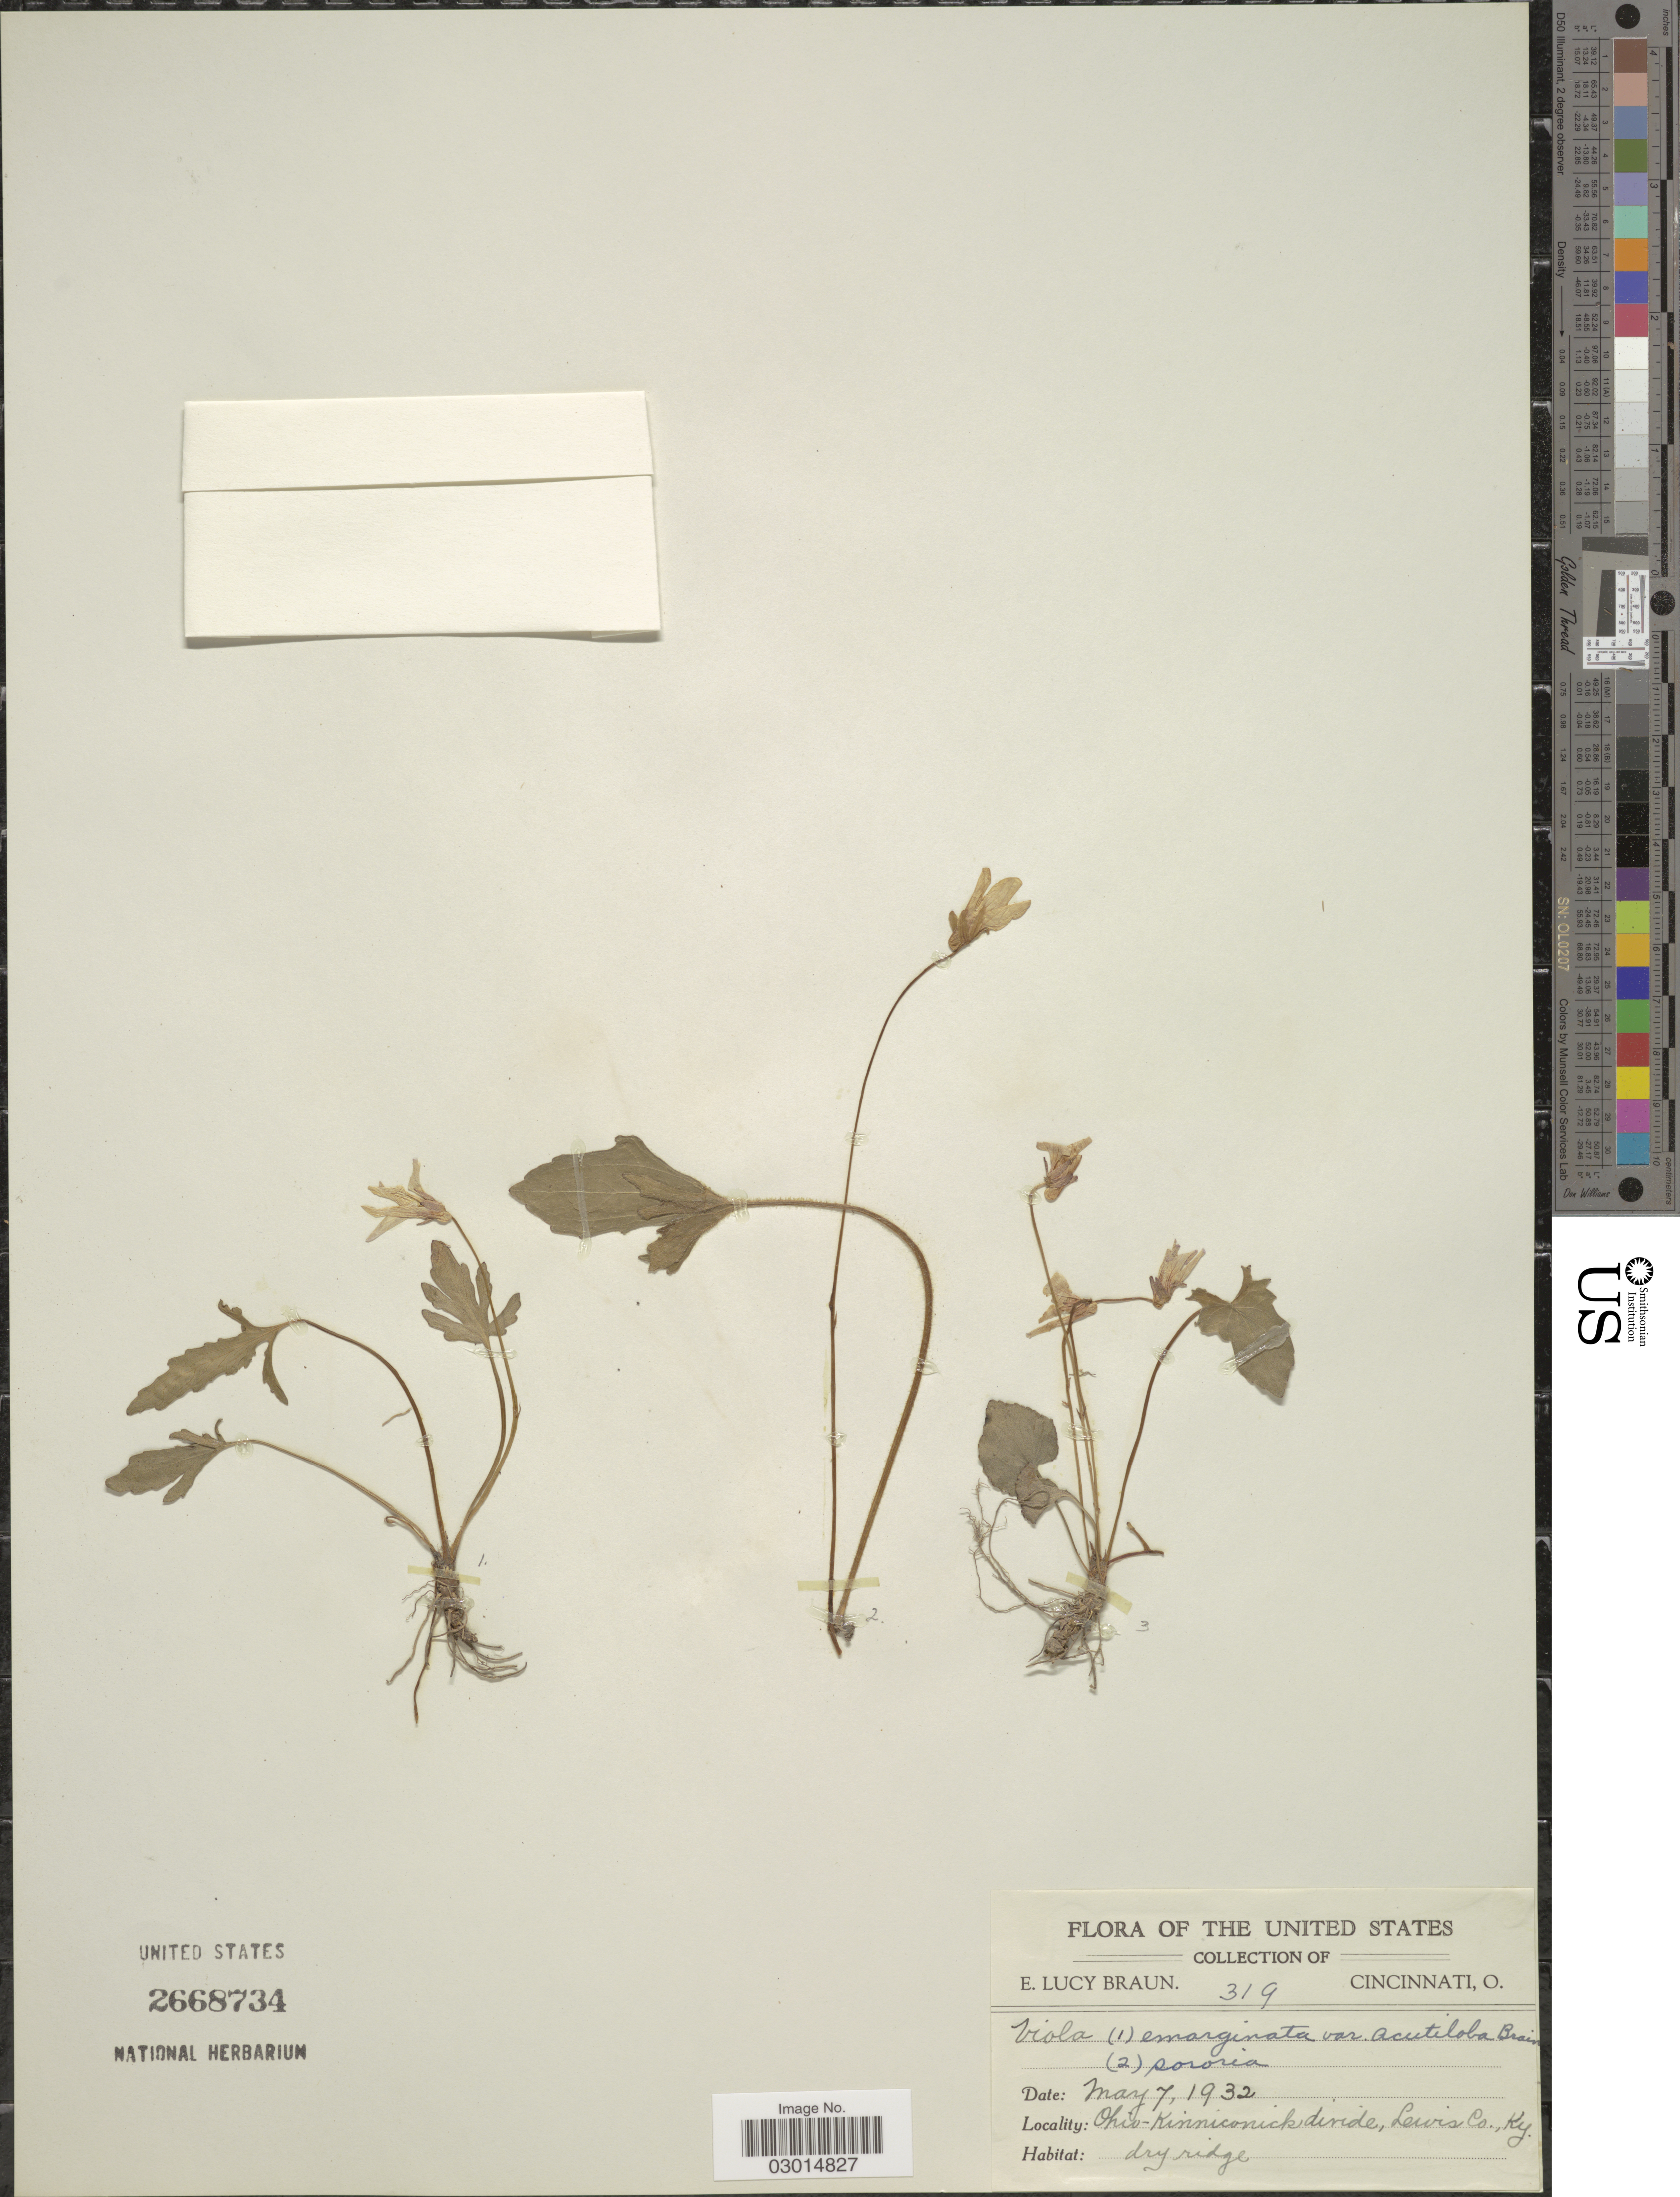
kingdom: Plantae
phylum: Tracheophyta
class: Magnoliopsida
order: Malpighiales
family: Violaceae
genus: Viola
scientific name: Viola emarginata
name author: (Nutt.) LeConte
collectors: E. L. Braun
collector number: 319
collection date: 1932-05-07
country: United States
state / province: Kentucky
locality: Kinniconick divide, Lewis Co.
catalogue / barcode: US 2668734